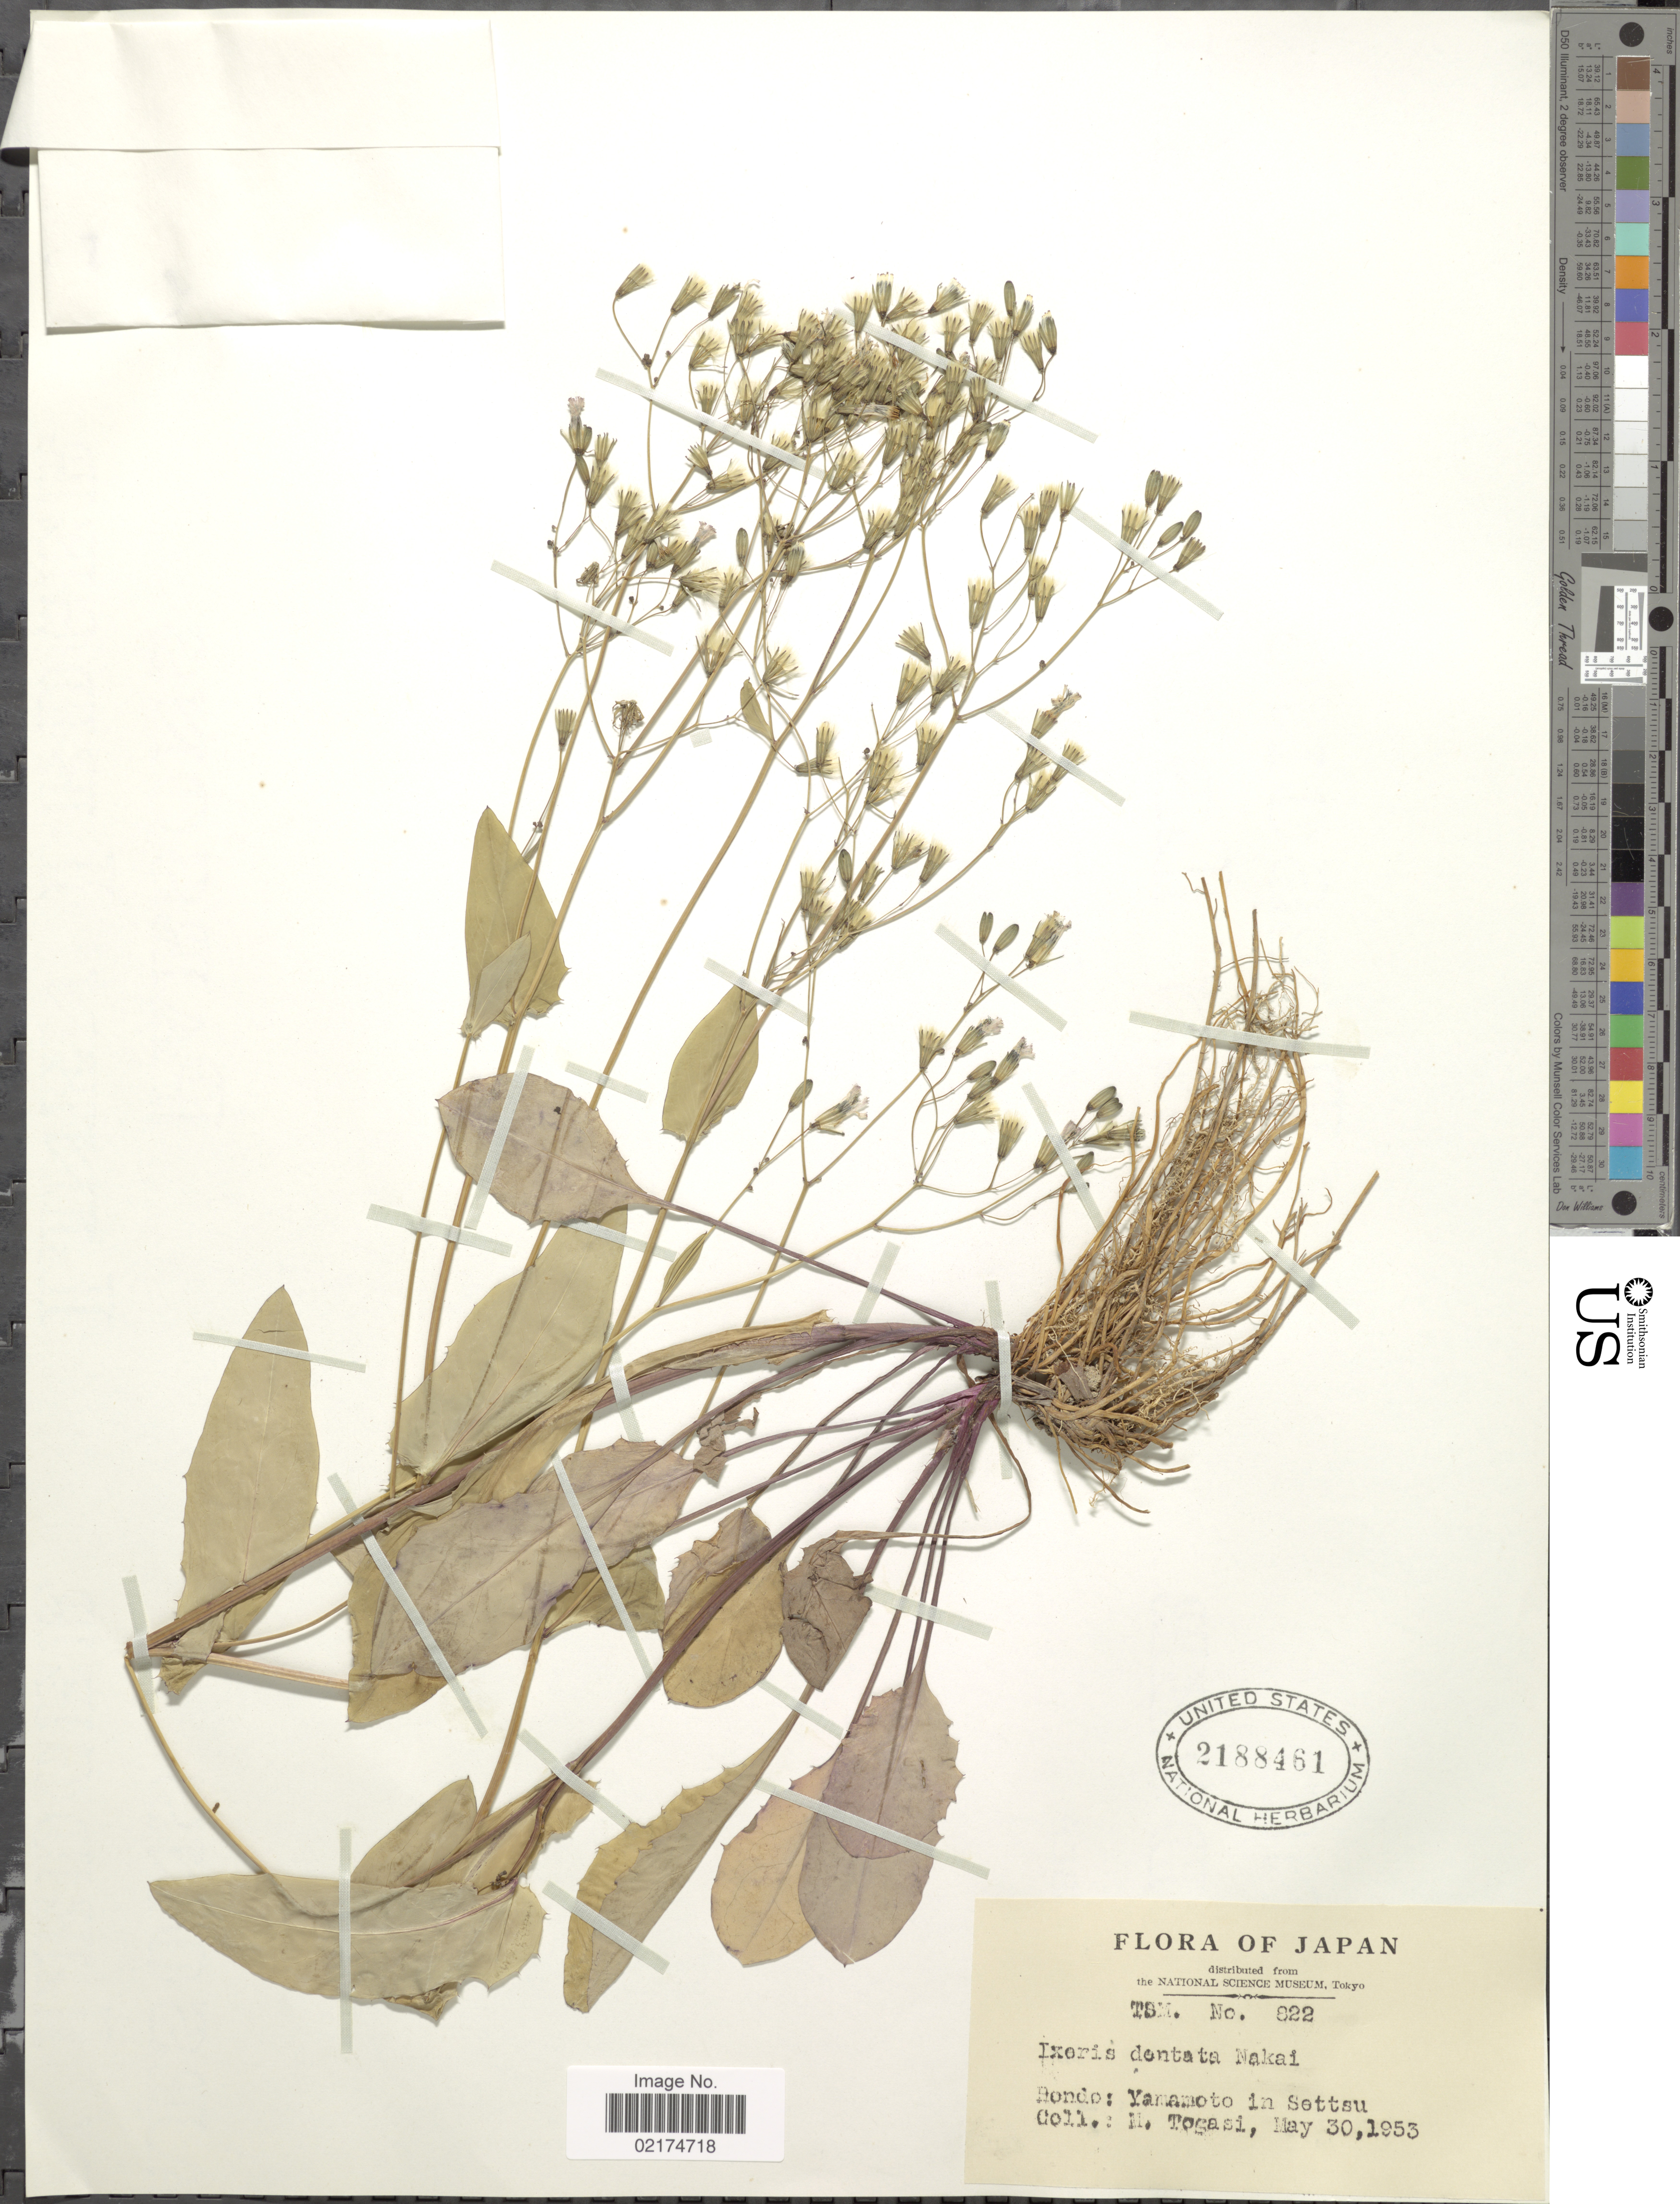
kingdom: Plantae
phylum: Tracheophyta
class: Magnoliopsida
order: Asterales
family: Asteraceae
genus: Ixeridium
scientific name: Ixeridium dentatum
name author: (Thunb.) Tzvelev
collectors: M. Togasi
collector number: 822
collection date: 1953-05-30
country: Japan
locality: Hondo: Yamamoto in Settsu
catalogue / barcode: US 2188461